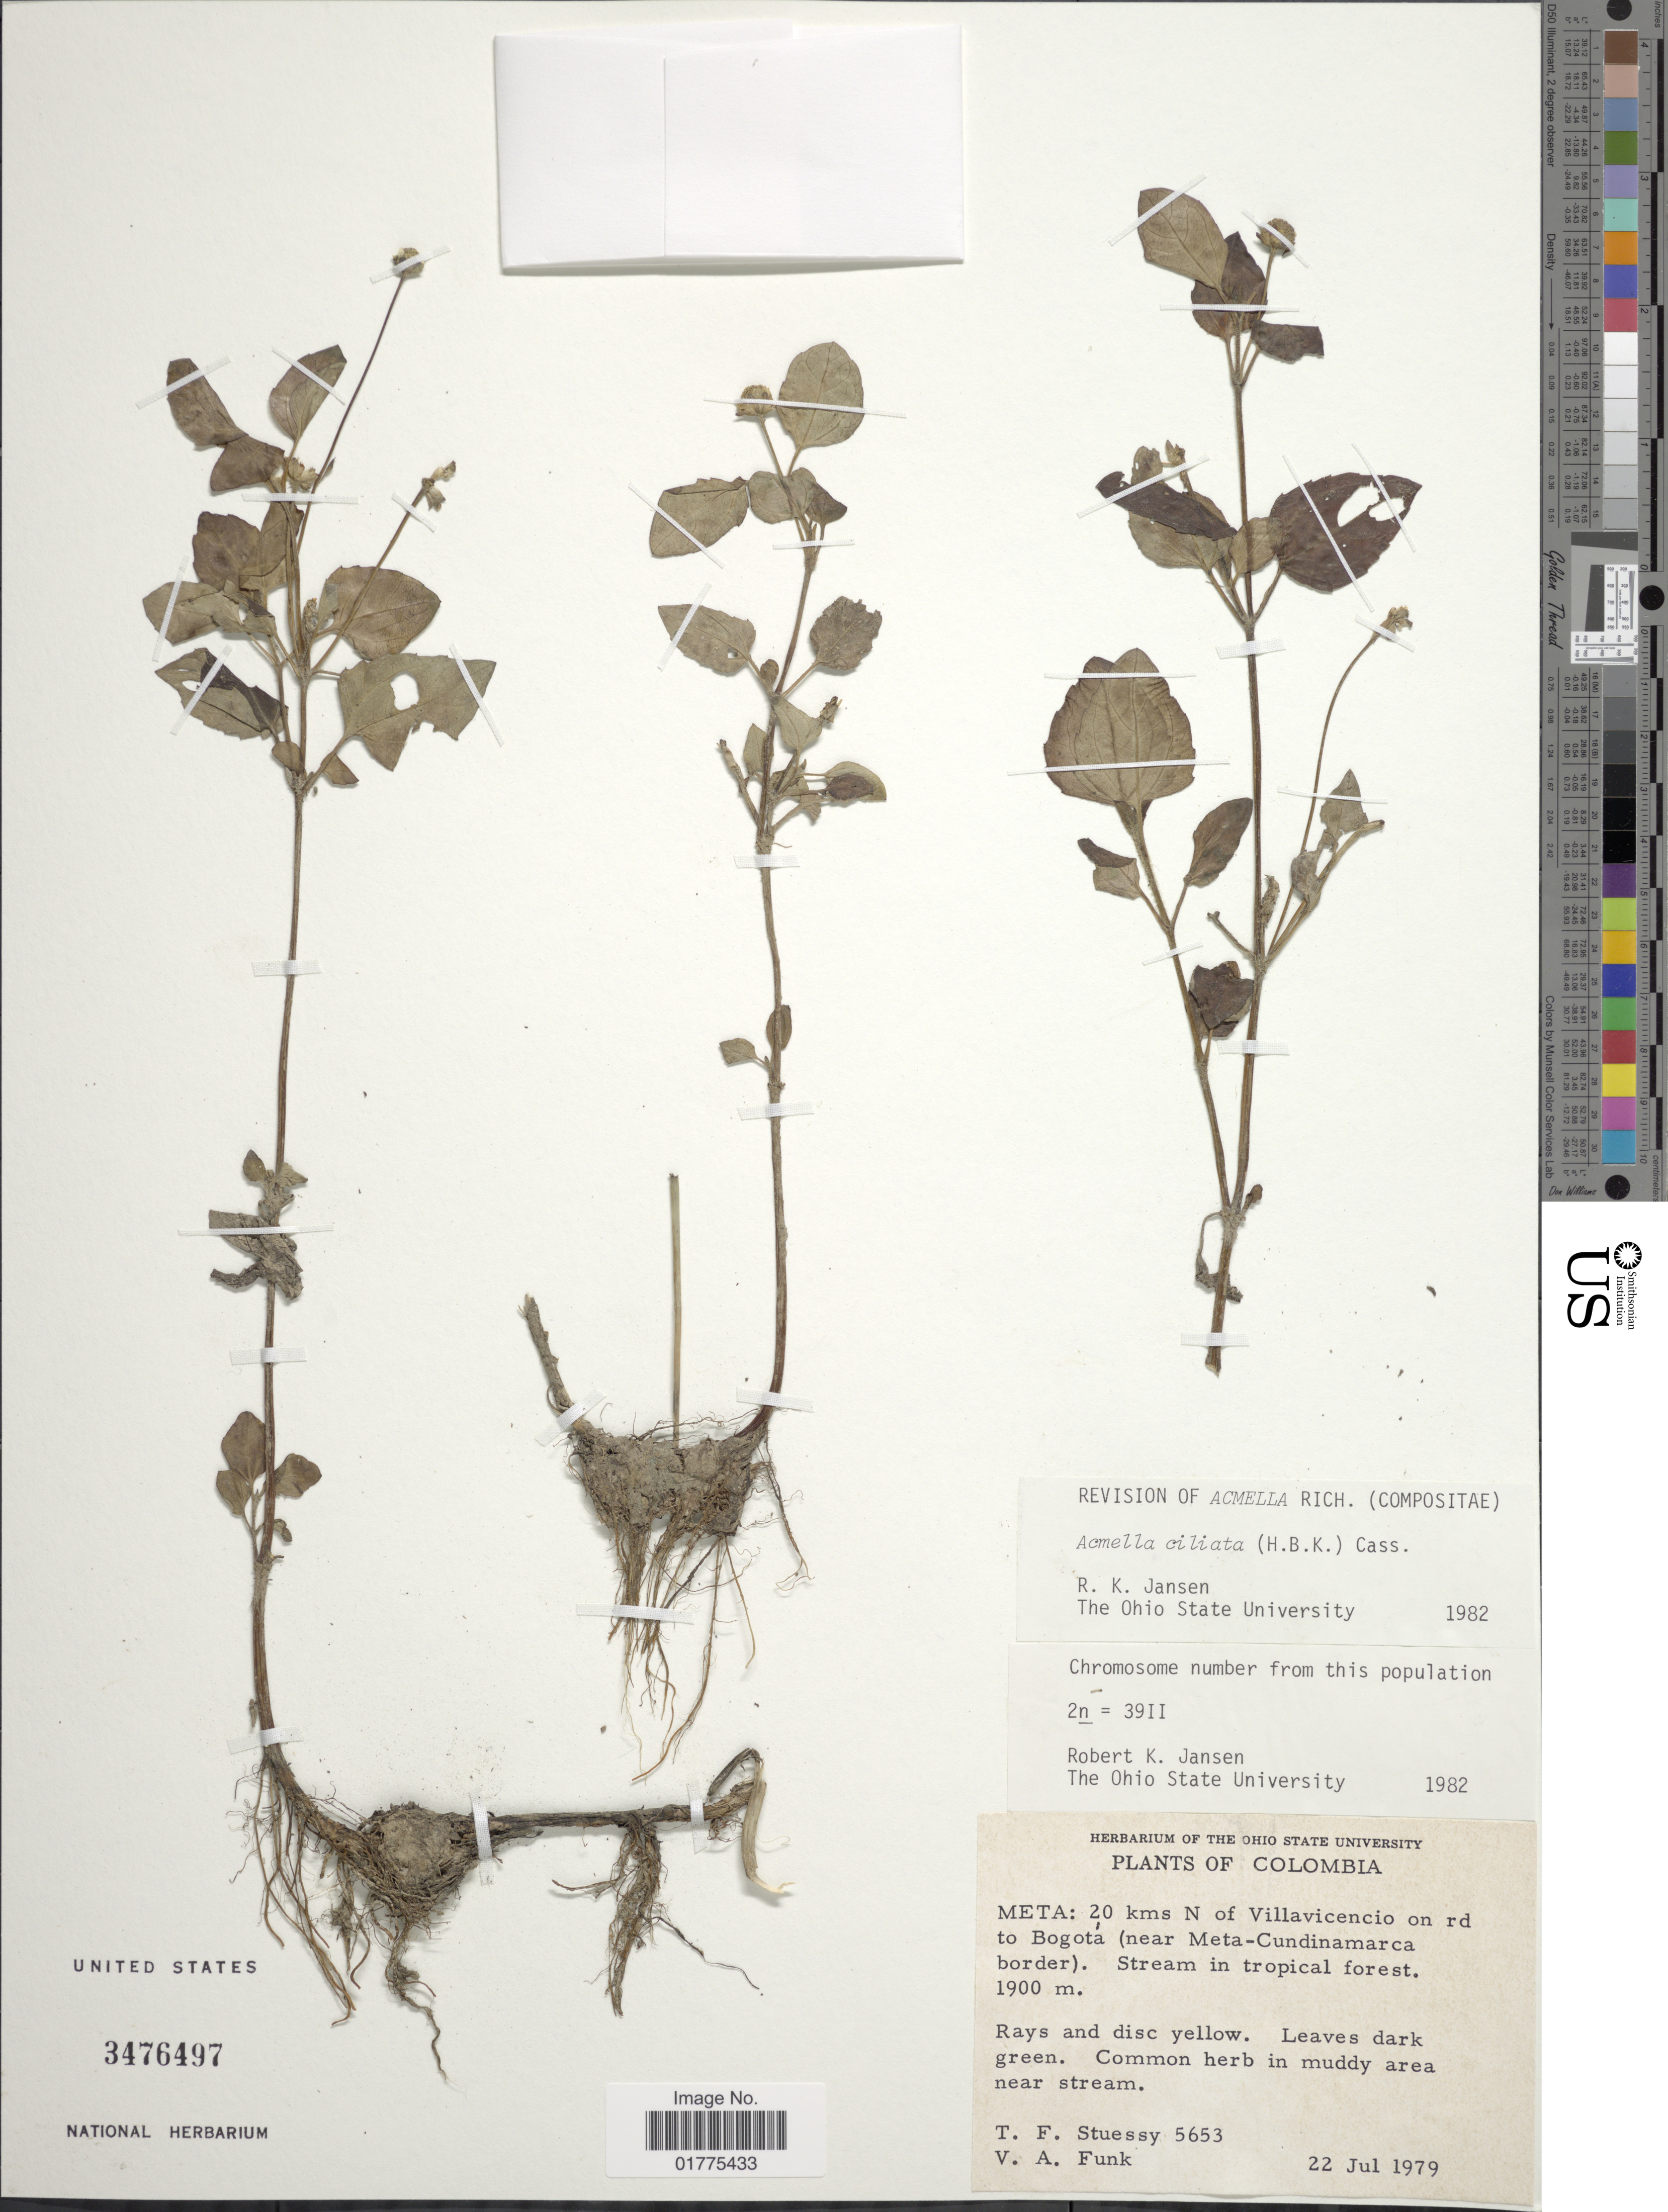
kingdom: Plantae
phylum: Tracheophyta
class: Magnoliopsida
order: Asterales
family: Asteraceae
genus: Acmella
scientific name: Acmella ciliata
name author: (Kunth) Cass.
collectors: T. Stuessy & V. Funk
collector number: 5653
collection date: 1979-07-22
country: Colombia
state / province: Meta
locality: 20 kms N of Villavicencio on rd to Bogota (Near Meta-Cundinamarca border)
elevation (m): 1900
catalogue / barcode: US 3476497